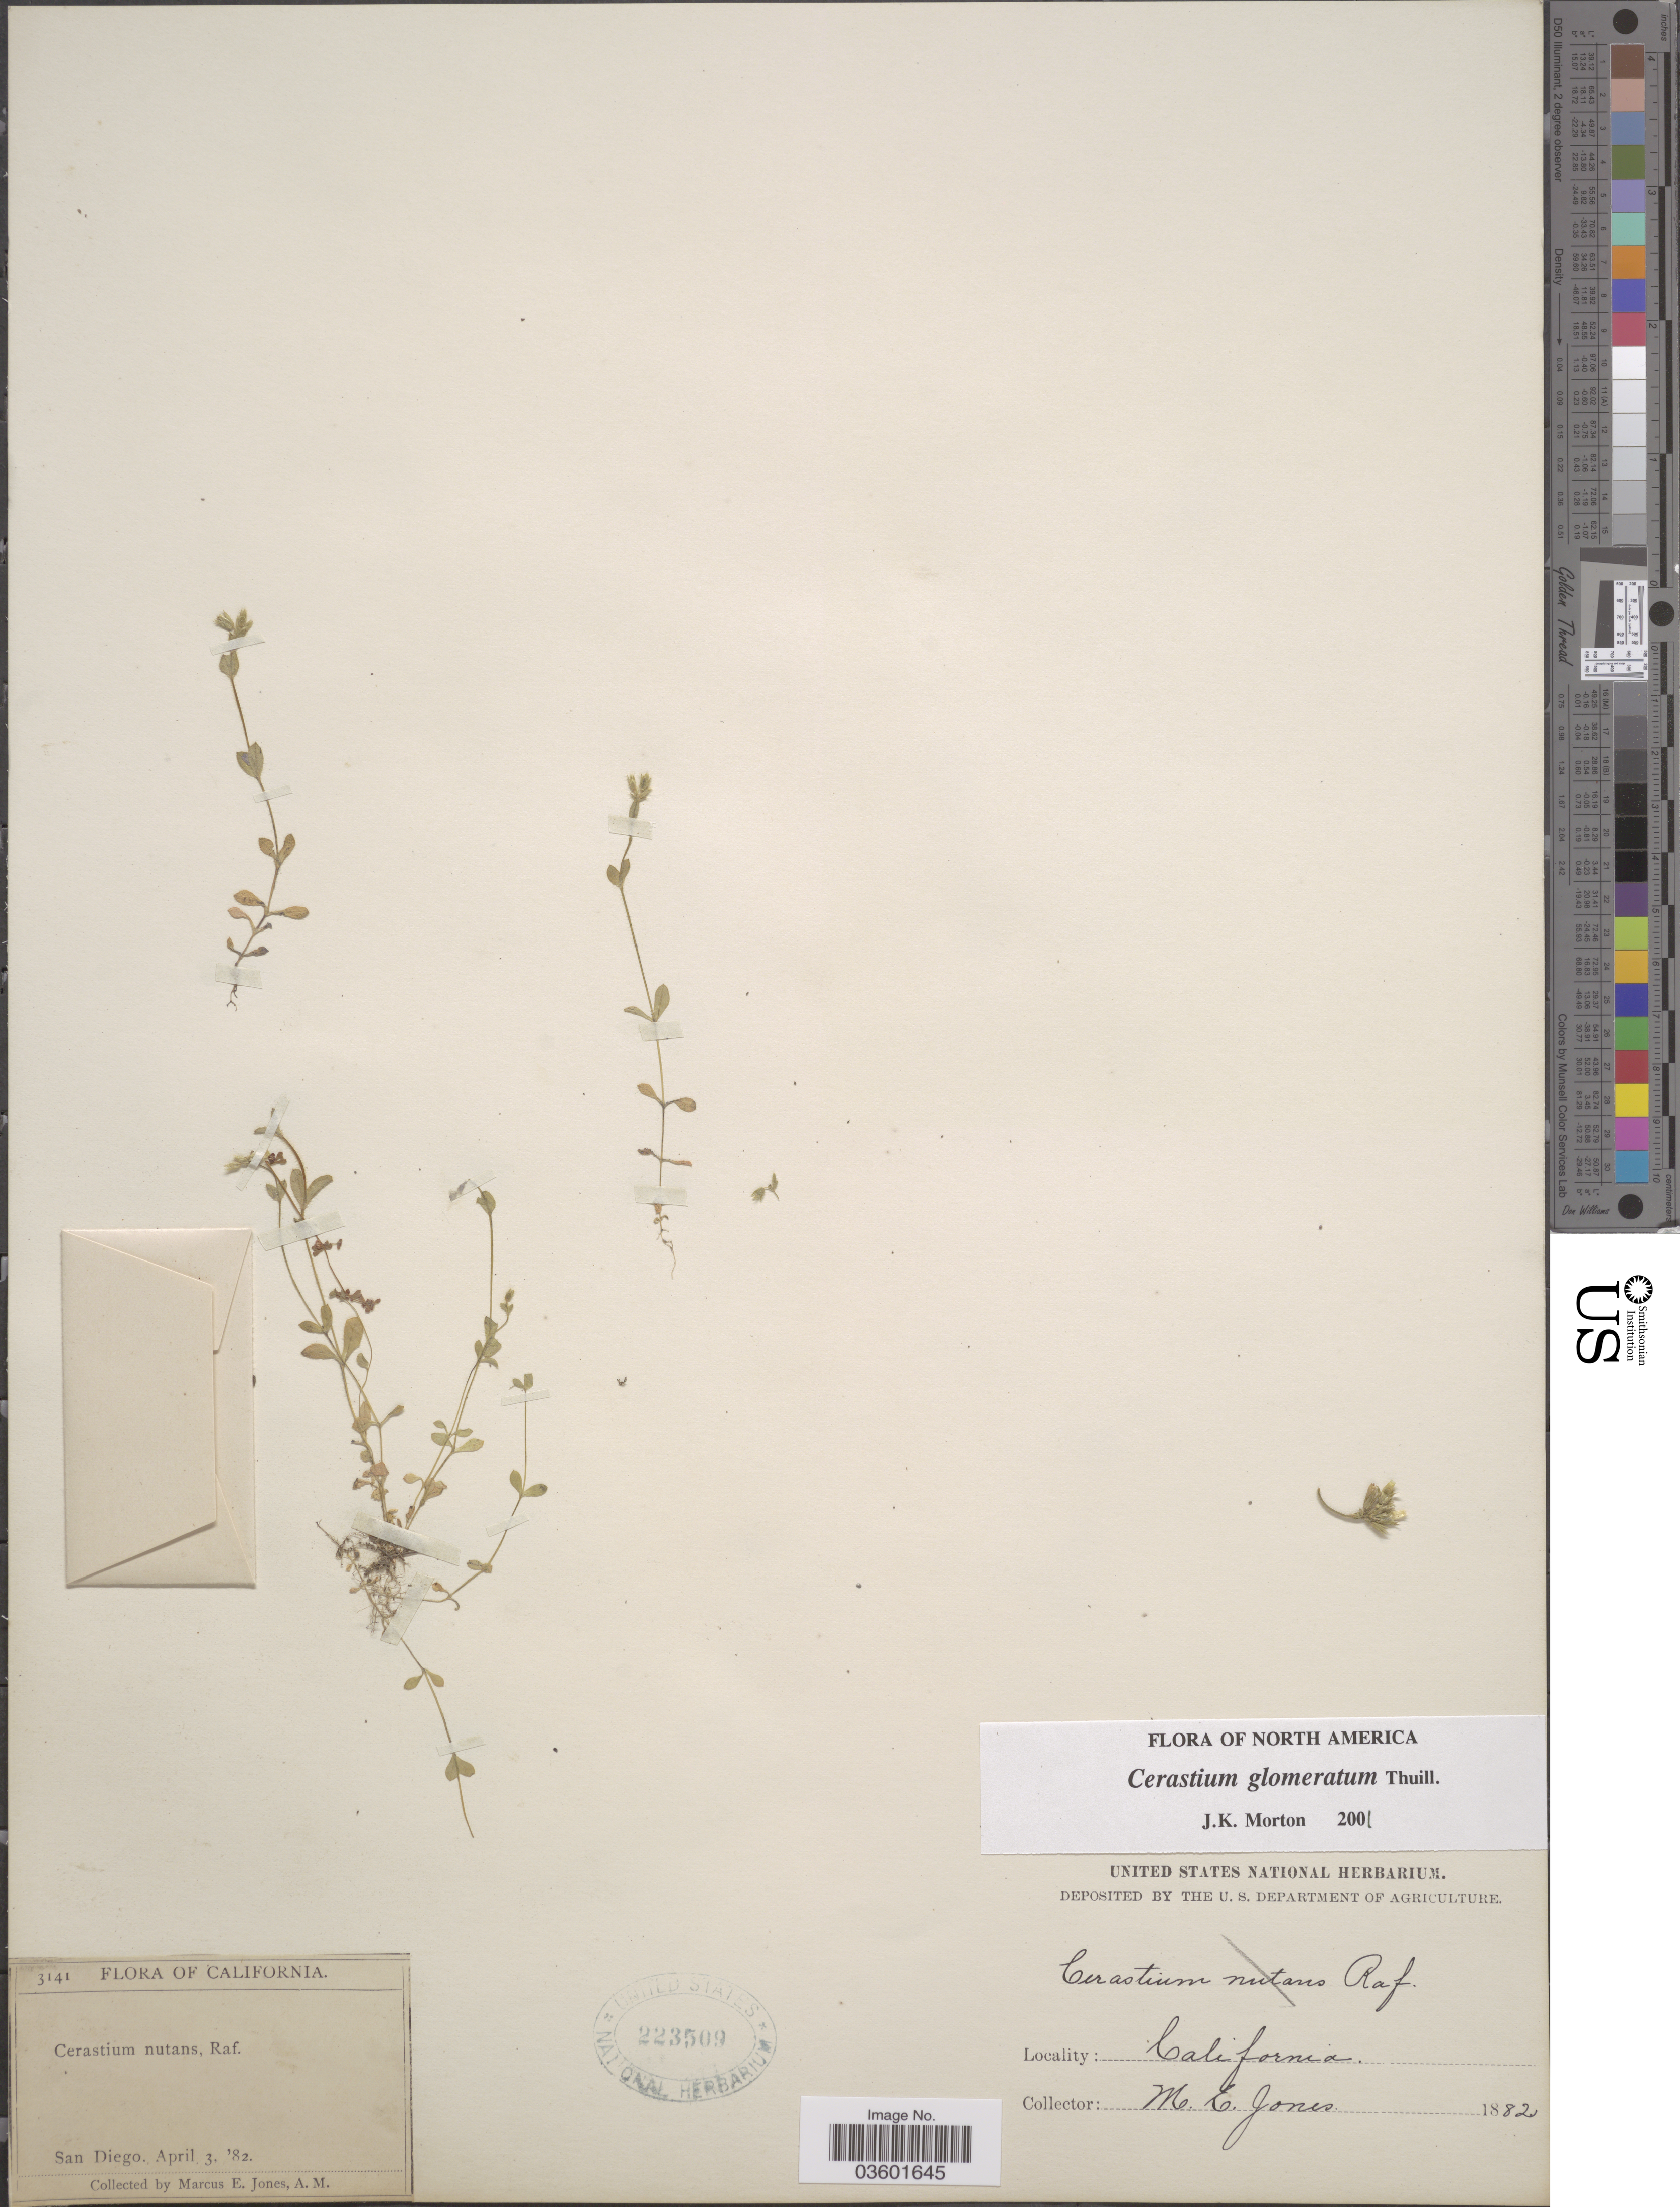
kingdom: Plantae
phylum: Tracheophyta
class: Magnoliopsida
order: Caryophyllales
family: Caryophyllaceae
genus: Cerastium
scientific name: Cerastium glomeratum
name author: Thuill.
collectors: M. E. Jones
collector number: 3141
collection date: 1882-04-03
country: United States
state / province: California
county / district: San Diego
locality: San Diego.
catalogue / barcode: US 223509